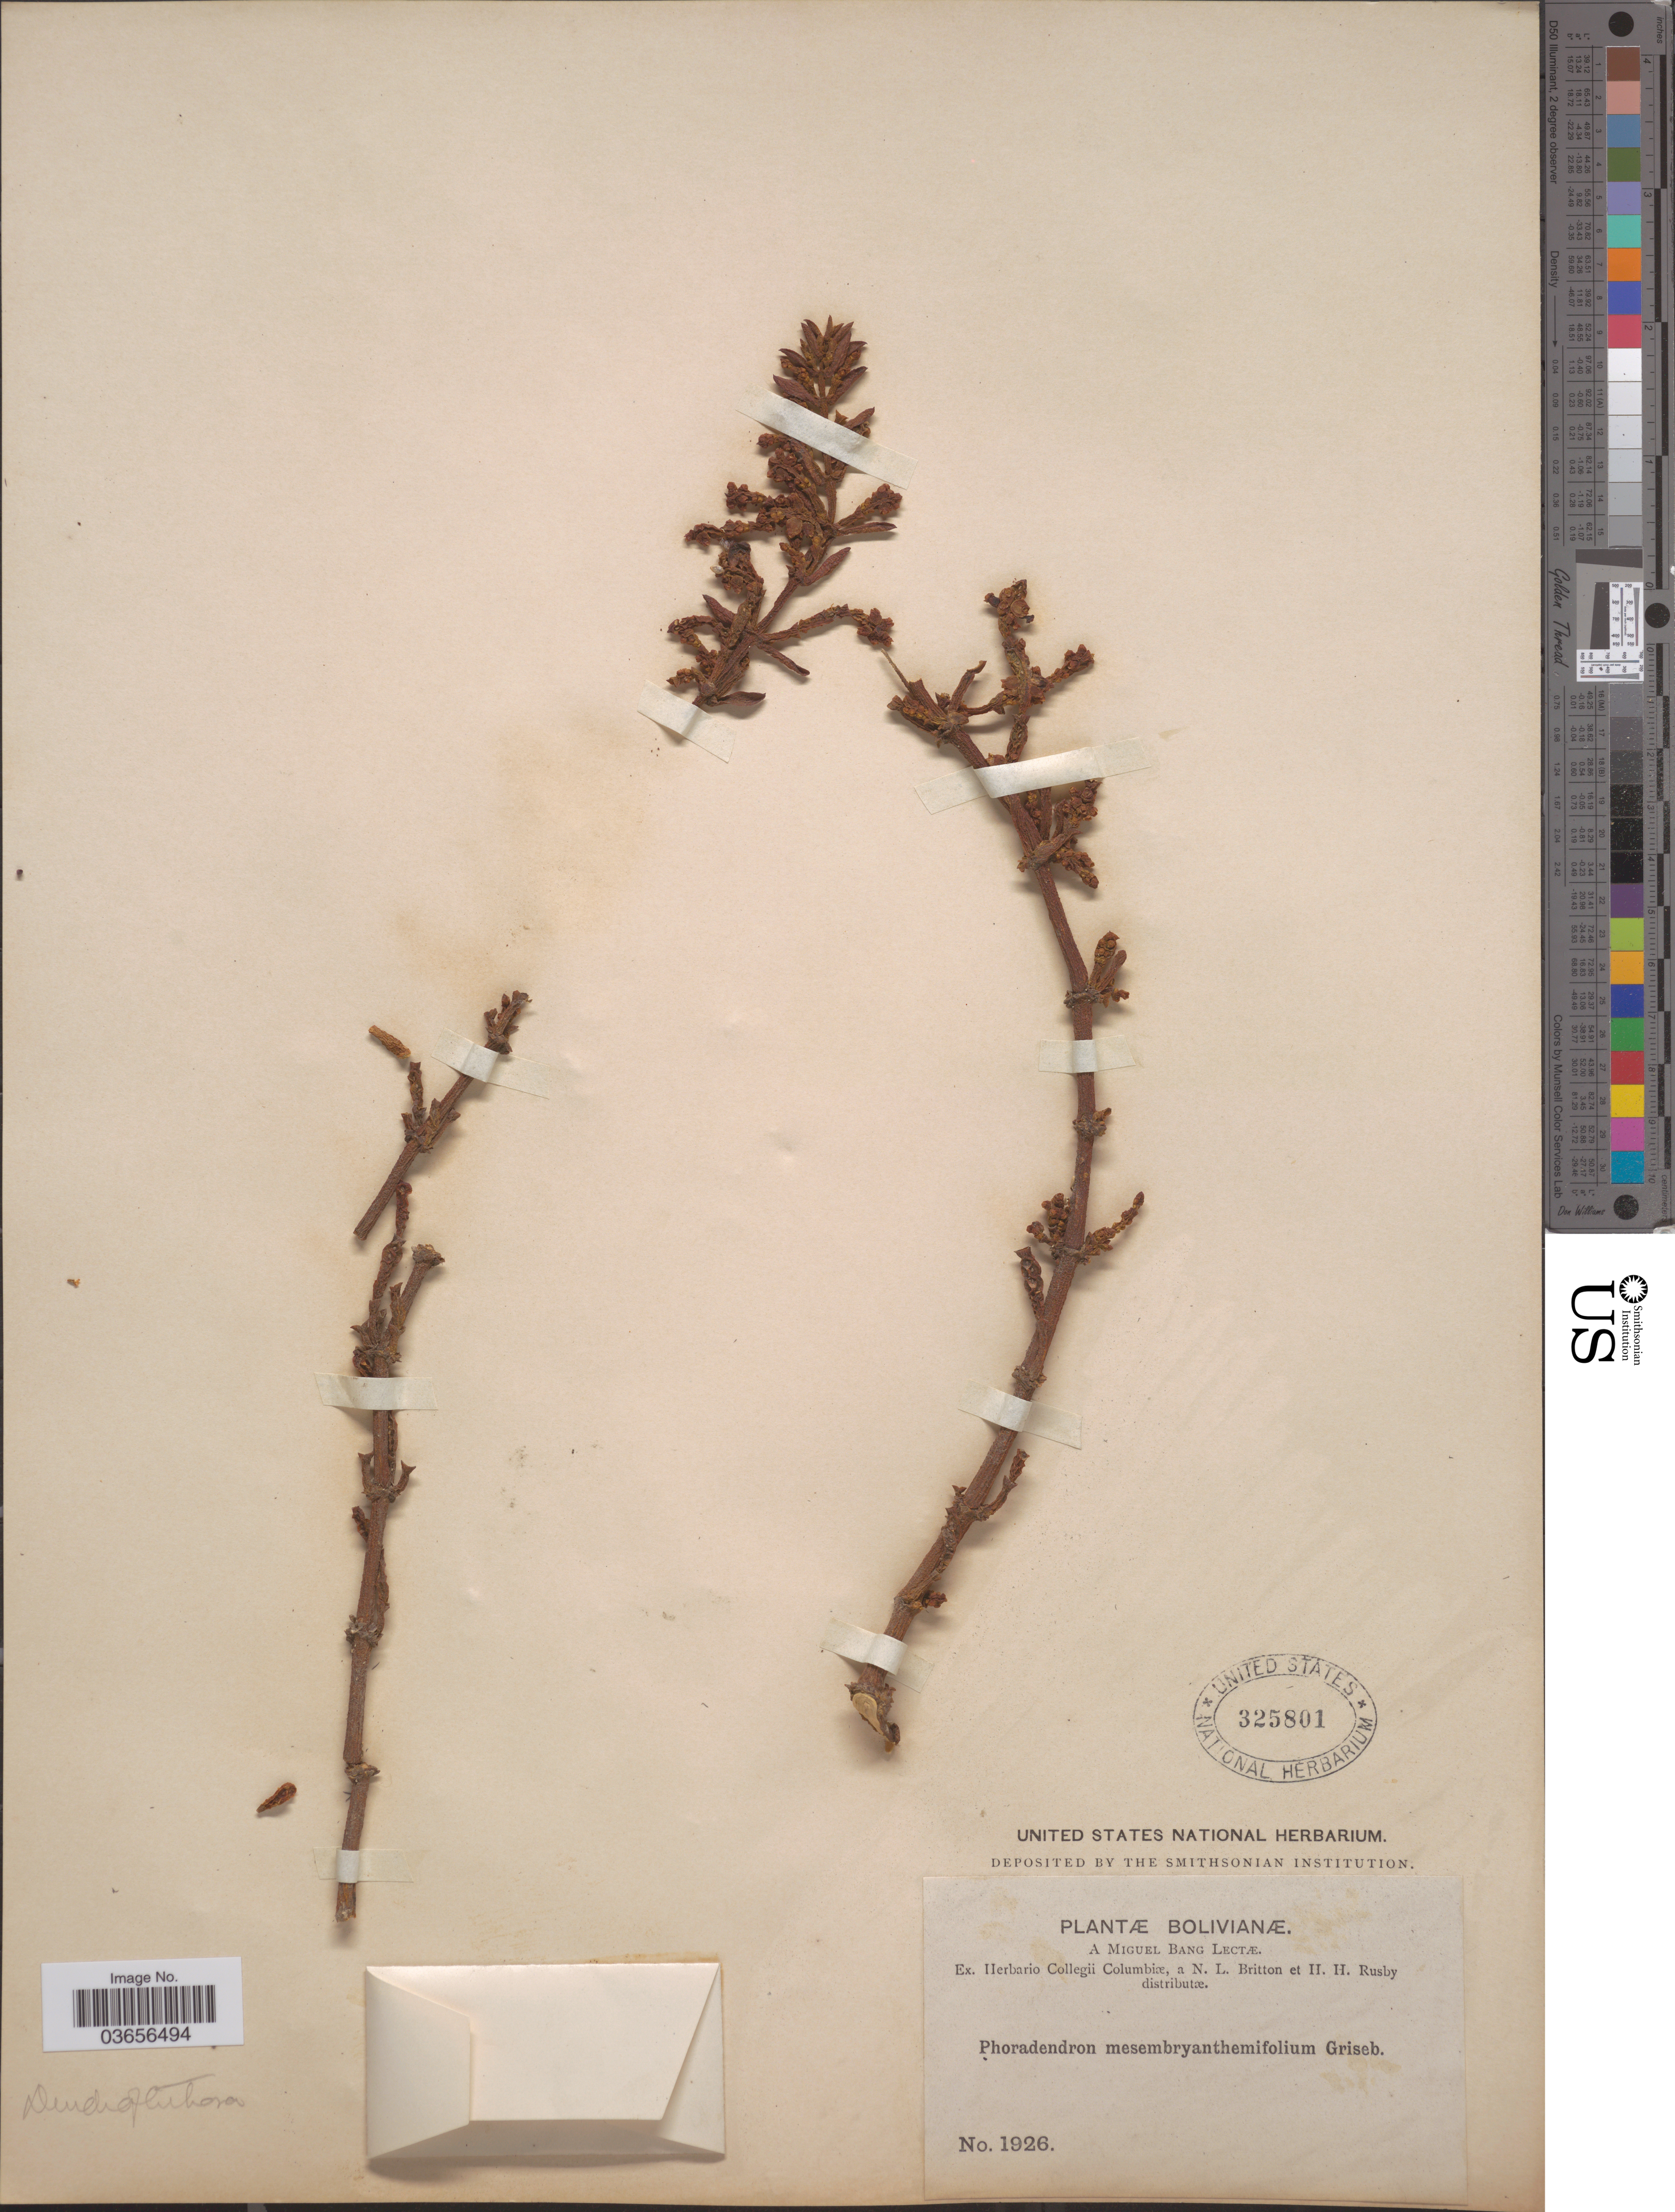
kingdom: Plantae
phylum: Tracheophyta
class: Magnoliopsida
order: Santalales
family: Viscaceae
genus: Dendrophthora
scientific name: Dendrophthora mesembryanthemifolia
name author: Griseb. ex Urb.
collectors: M. Bang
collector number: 1926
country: Bolivia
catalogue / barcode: US 325801